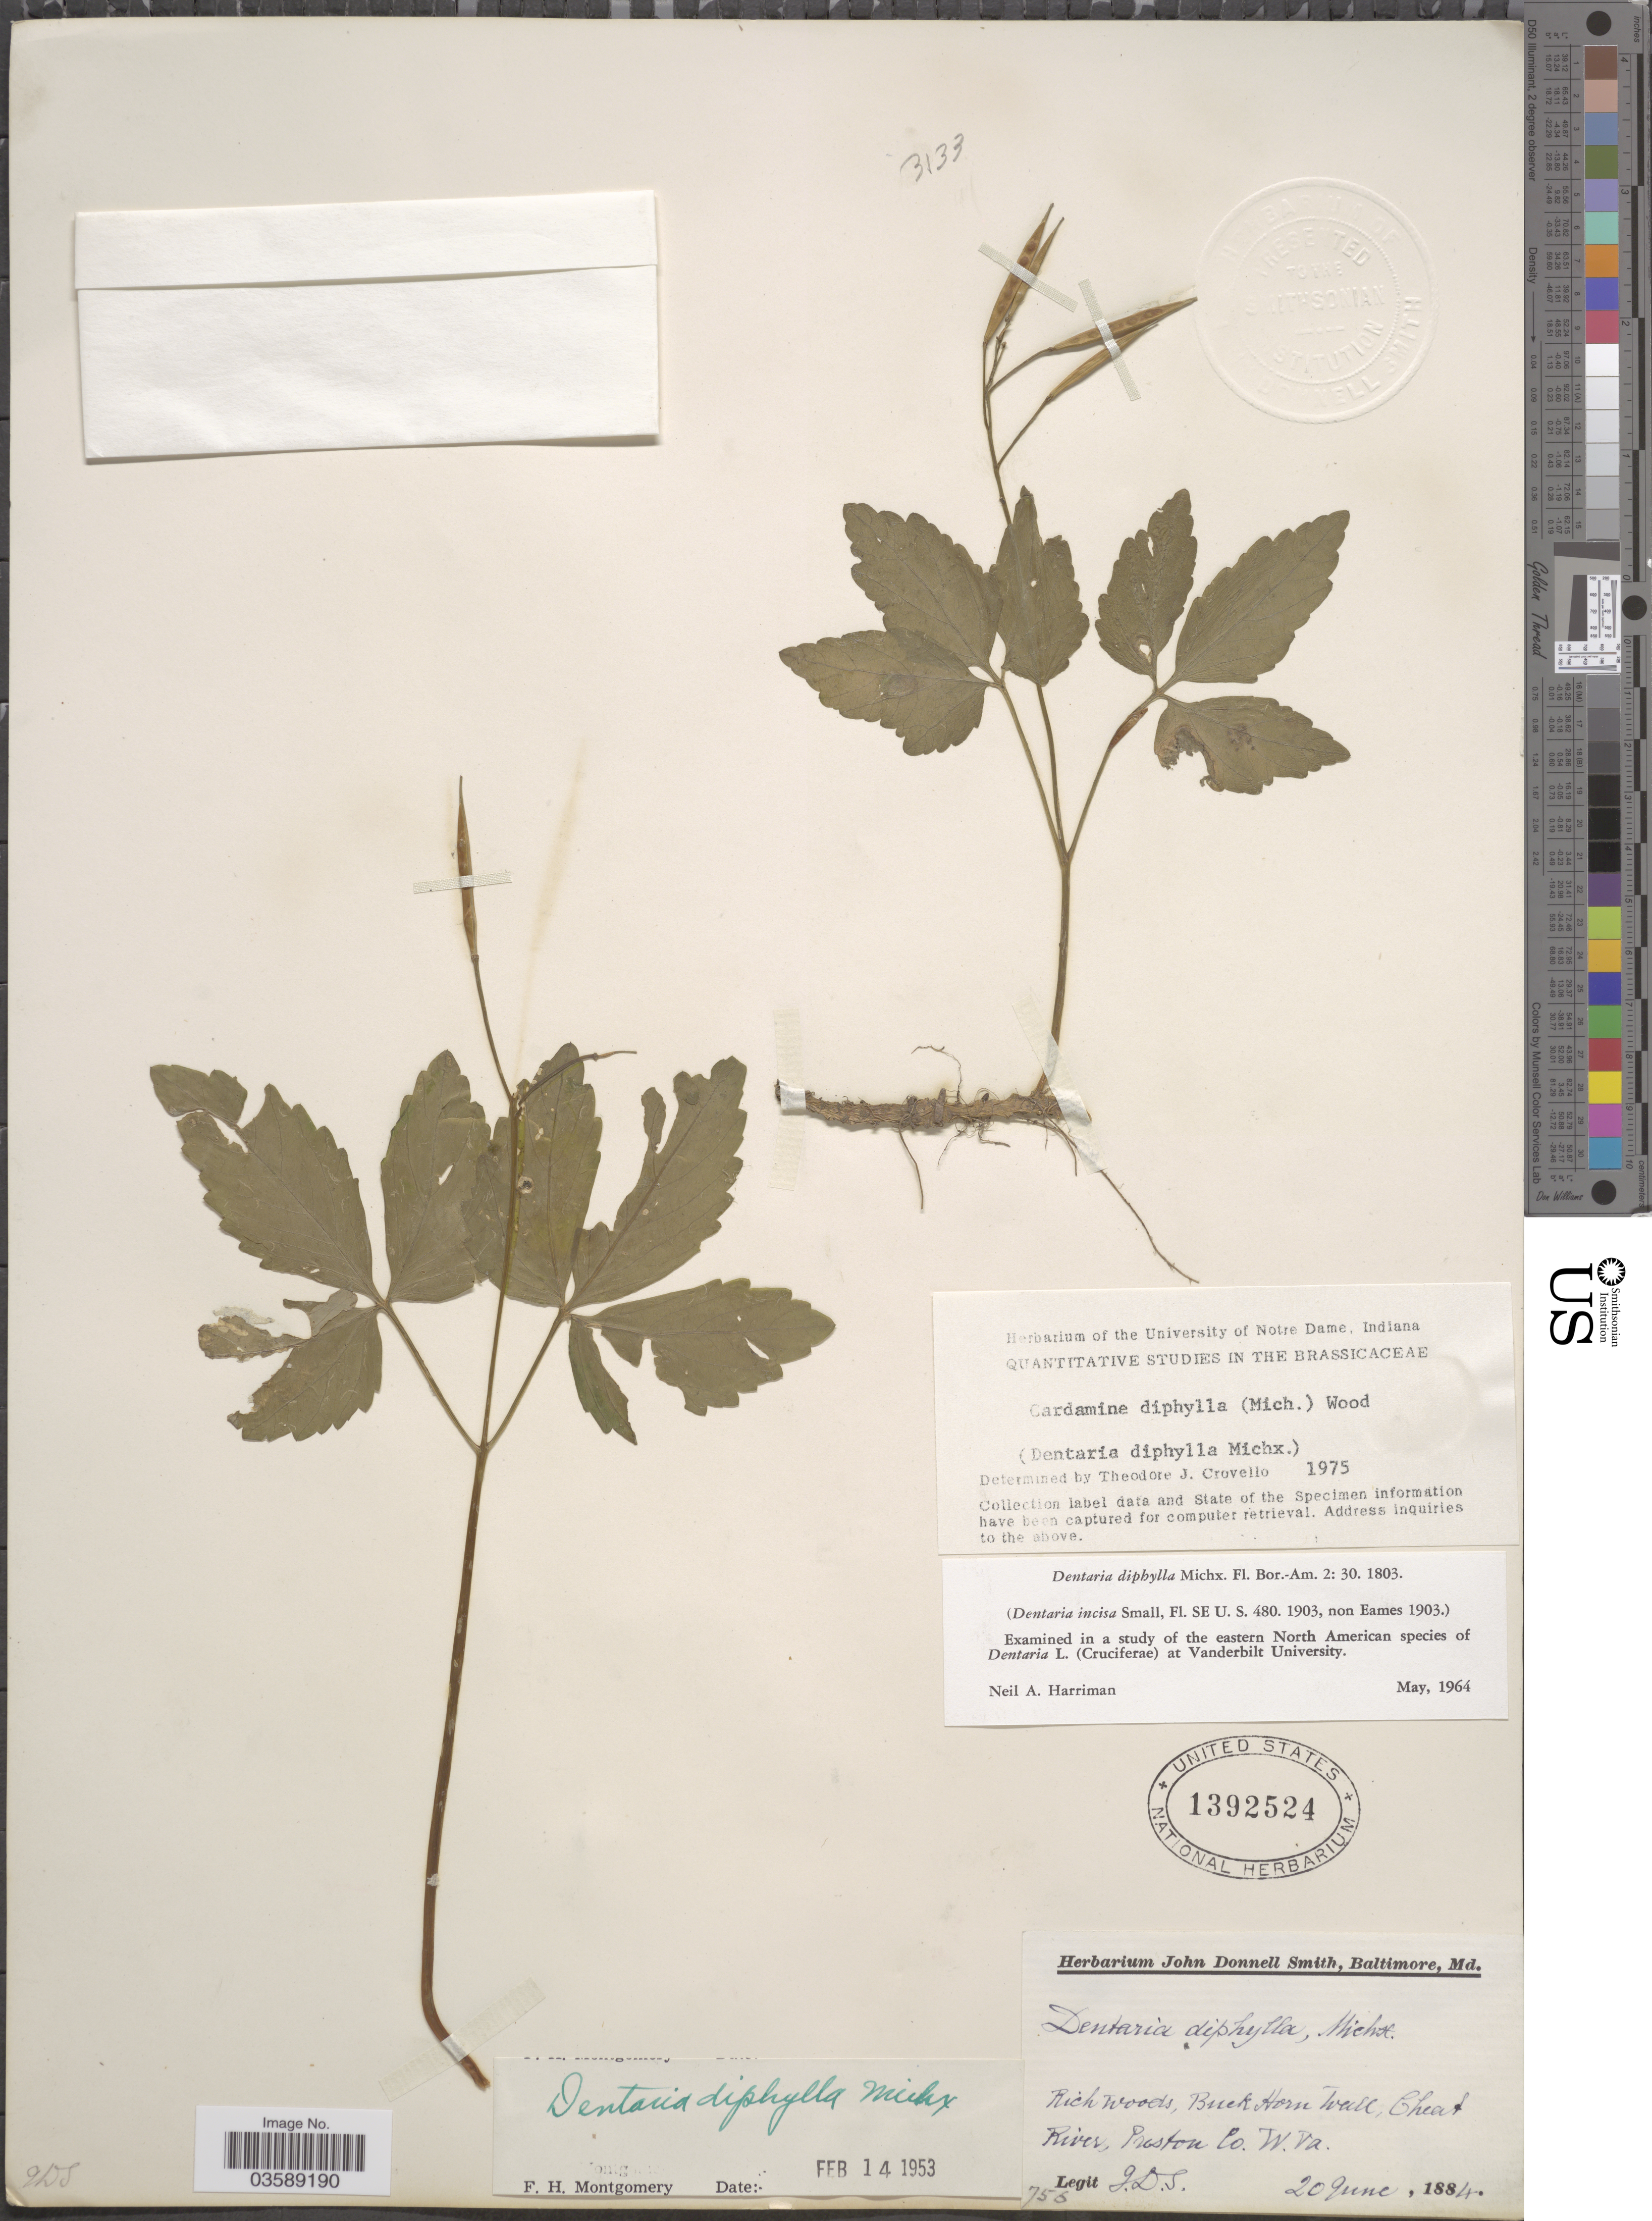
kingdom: Plantae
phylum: Tracheophyta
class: Magnoliopsida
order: Brassicales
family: Brassicaceae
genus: Cardamine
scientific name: Cardamine diphylla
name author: (Michx.) Alph. Wood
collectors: J. Donnell Smith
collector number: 756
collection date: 1884-06-20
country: United States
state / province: West Virginia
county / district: Preston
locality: Rich woods, Buck Horn Wall, Cheat River, Preston Co.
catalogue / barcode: US 1392524